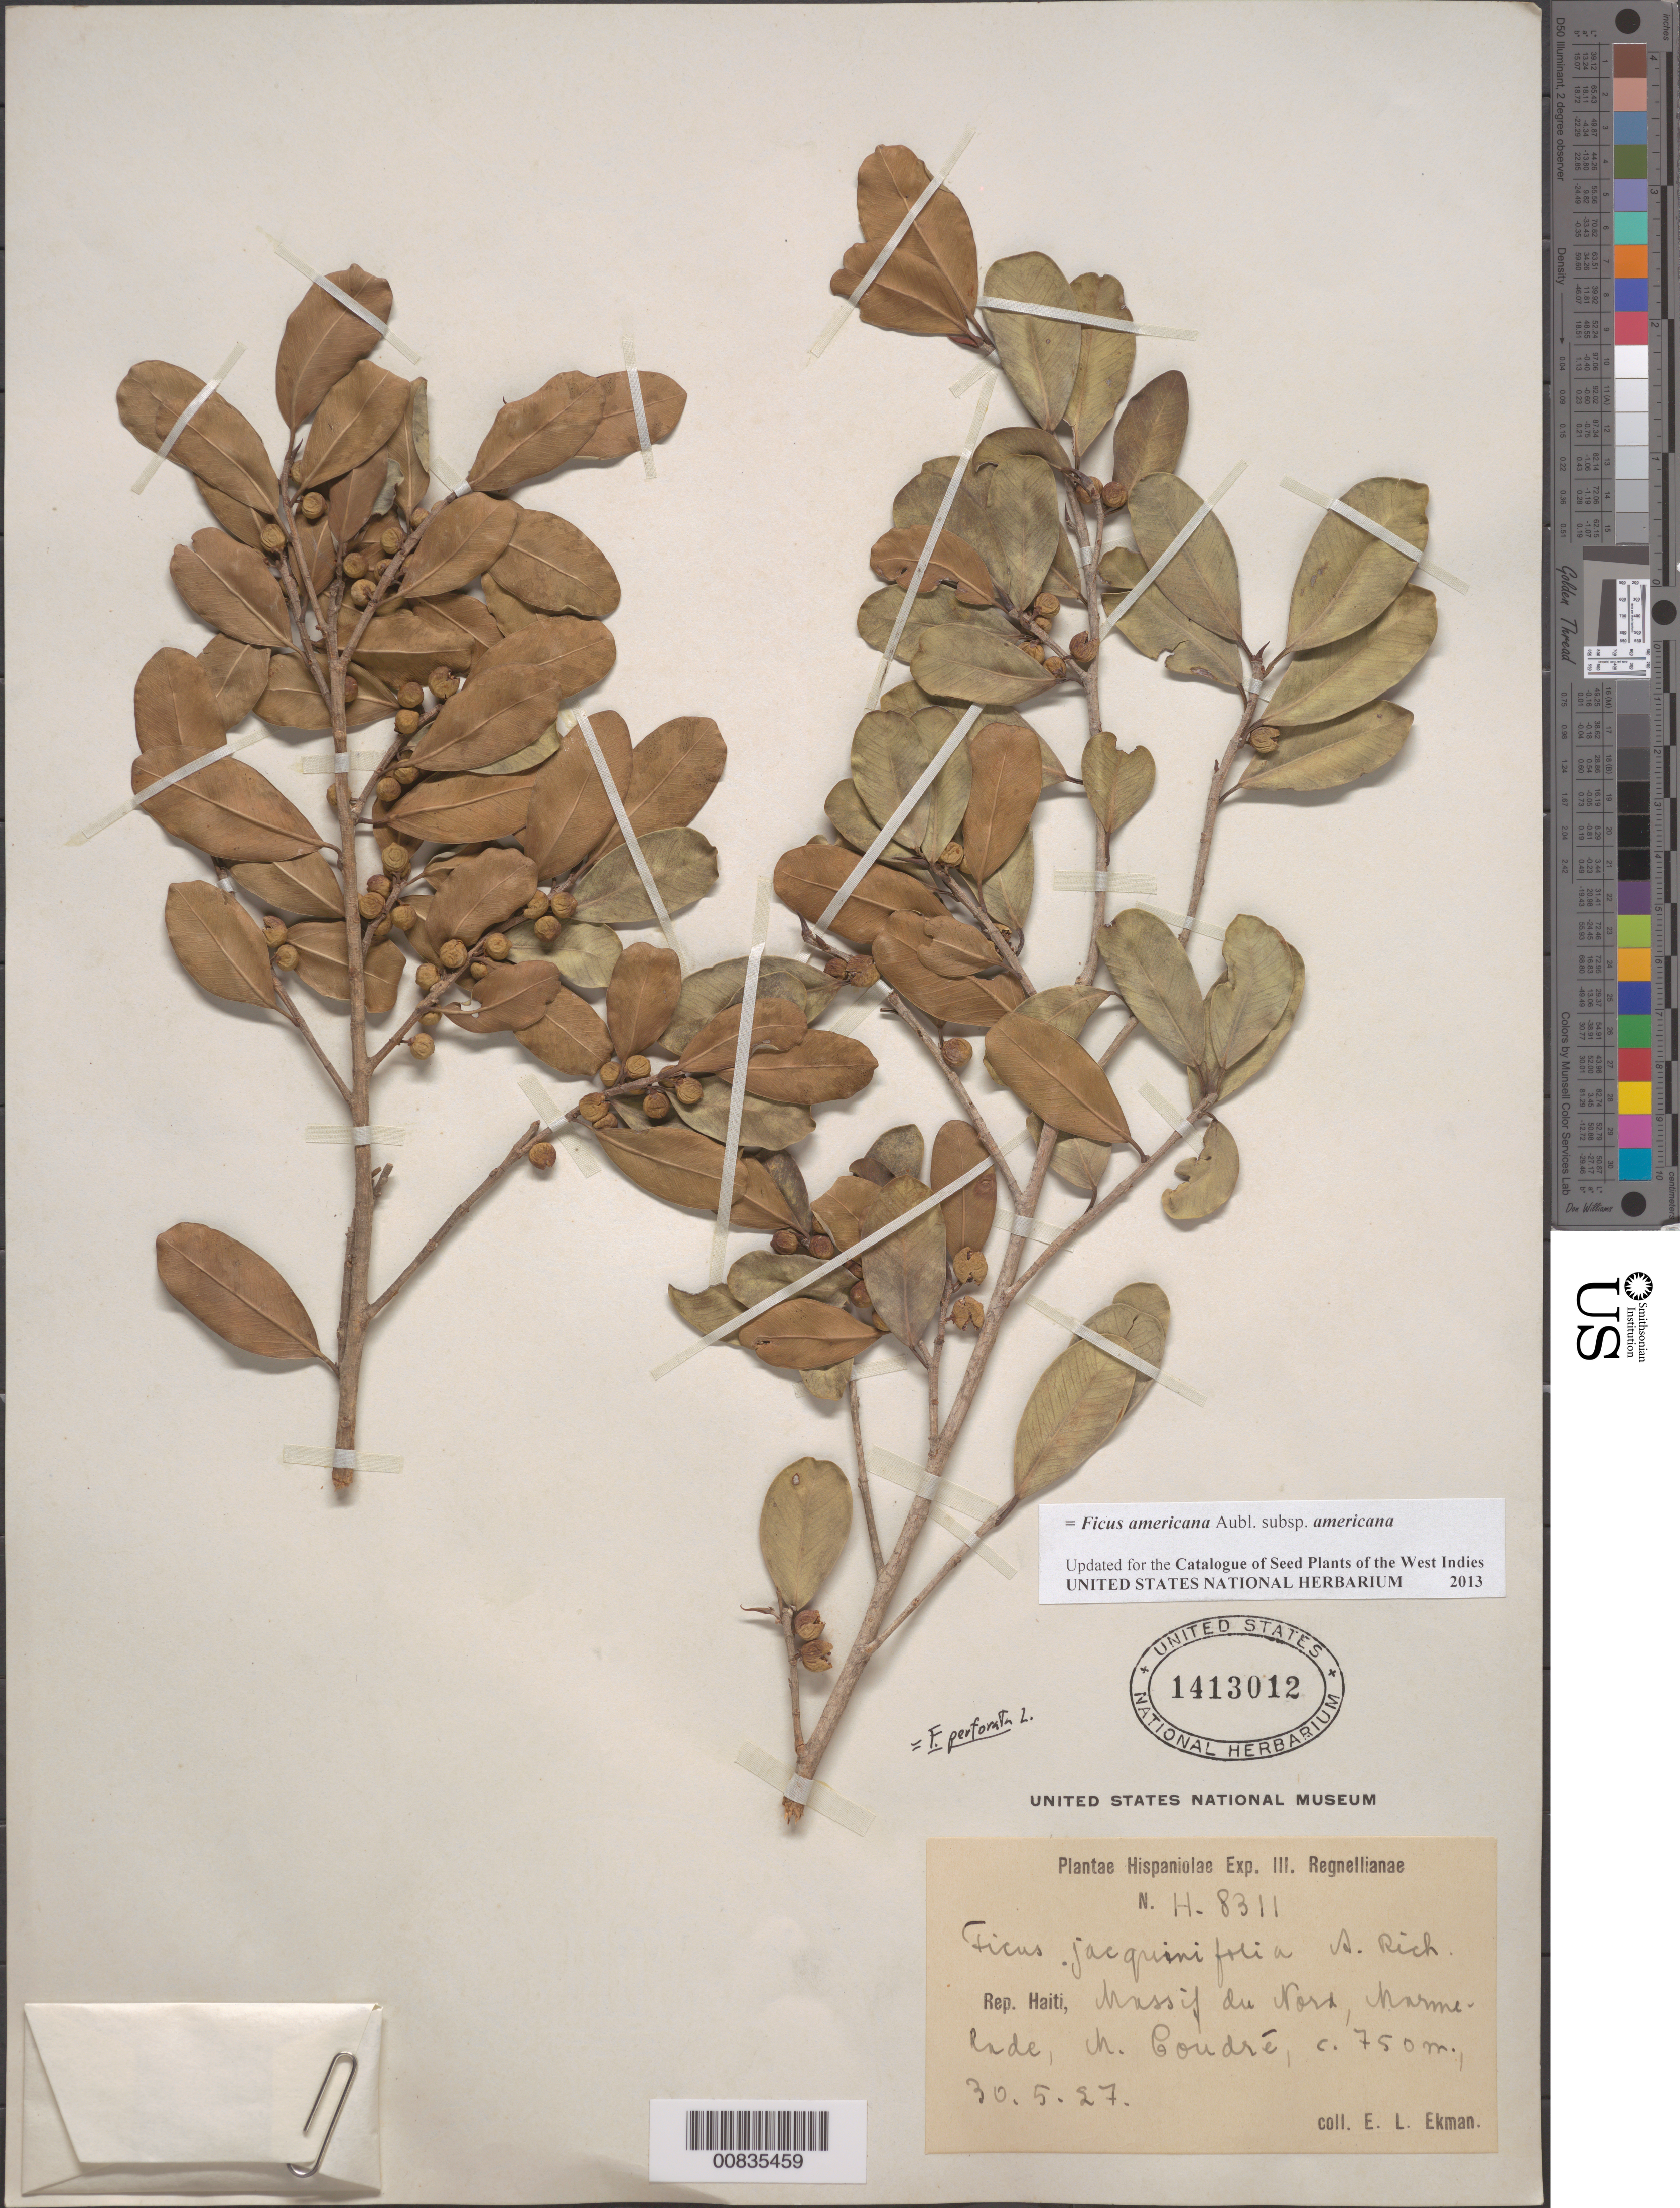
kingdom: Plantae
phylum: Tracheophyta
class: Magnoliopsida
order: Rosales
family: Moraceae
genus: Ficus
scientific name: Ficus perforata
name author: L.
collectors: E. L. Ekman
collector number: H 8311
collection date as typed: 30 May 1927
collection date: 1927-05-30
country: Haiti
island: Hispaniola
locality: Massif du Nord, Marmelade, Morne Coudré.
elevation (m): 750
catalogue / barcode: US 1413012